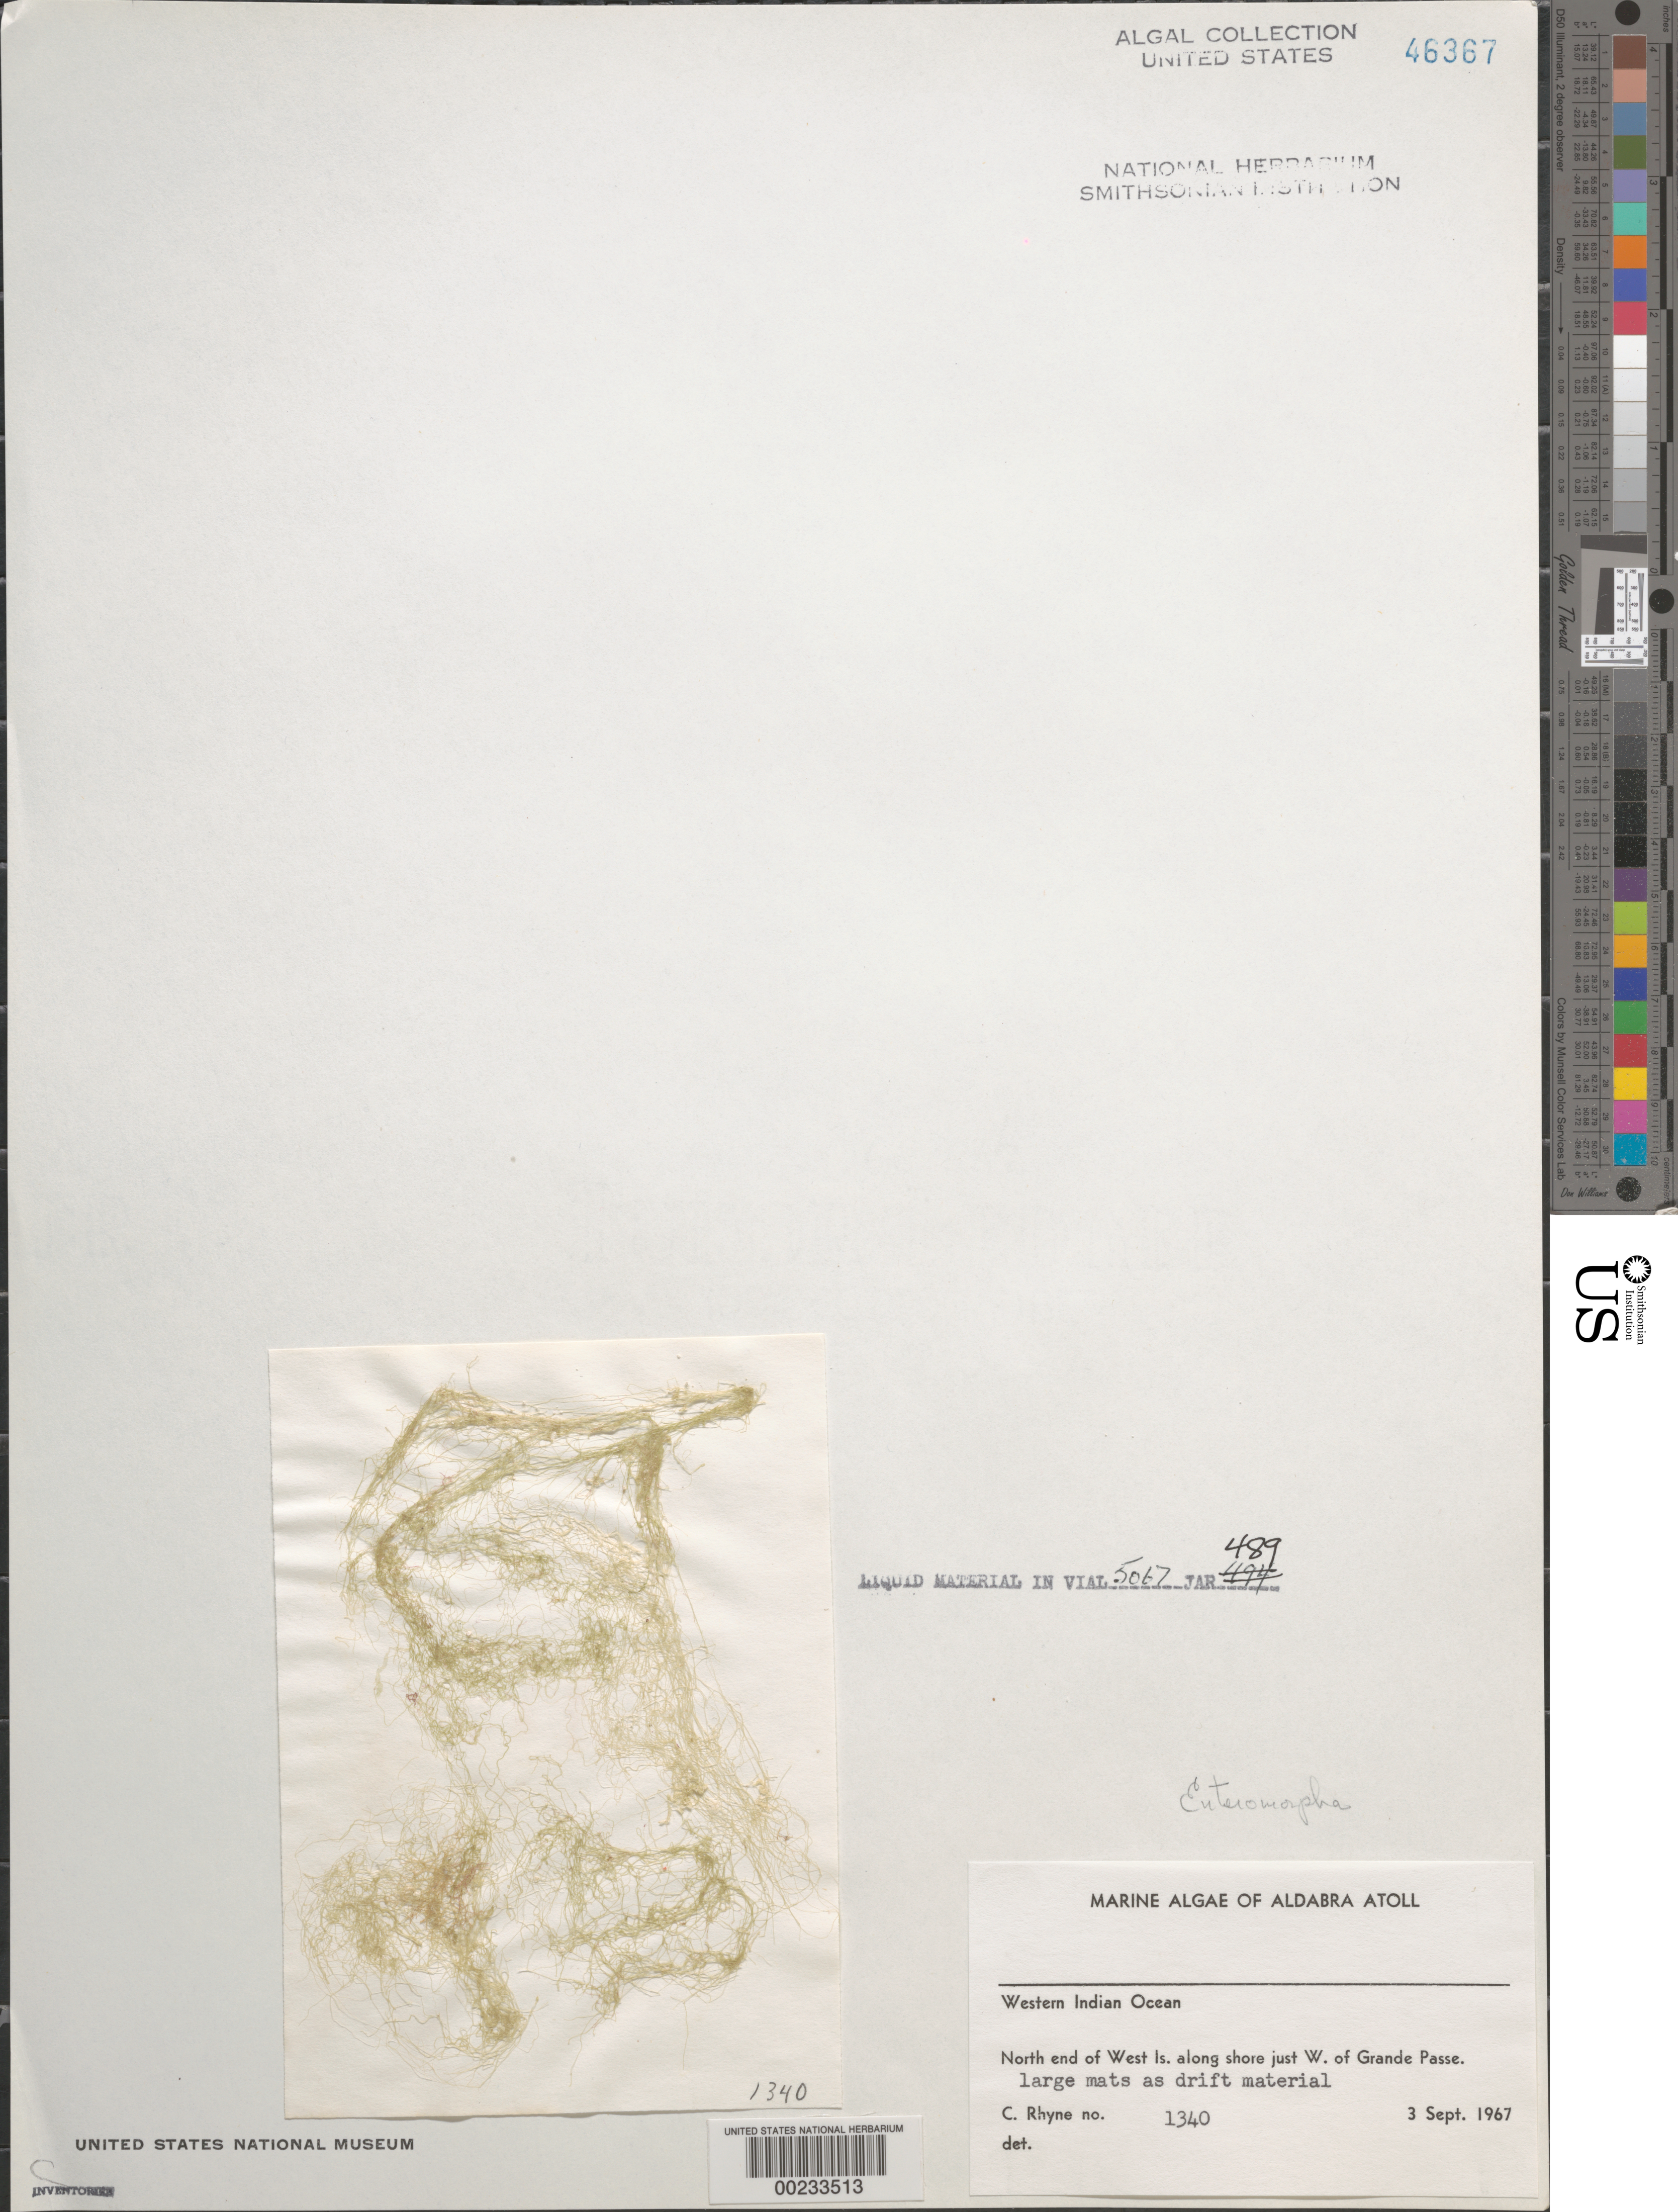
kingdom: Plantae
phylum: Chlorophyta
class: Ulvophyceae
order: Ulvales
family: Ulvaceae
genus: Ulva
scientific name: Ulva sp.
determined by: Algae name updating Project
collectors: C. Rhyne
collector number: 1340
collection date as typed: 03 Sep 1967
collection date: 1967-09-03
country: Seychelles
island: Aldabra Atoll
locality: West Islet, Just west of Grande Pass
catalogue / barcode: US 46367